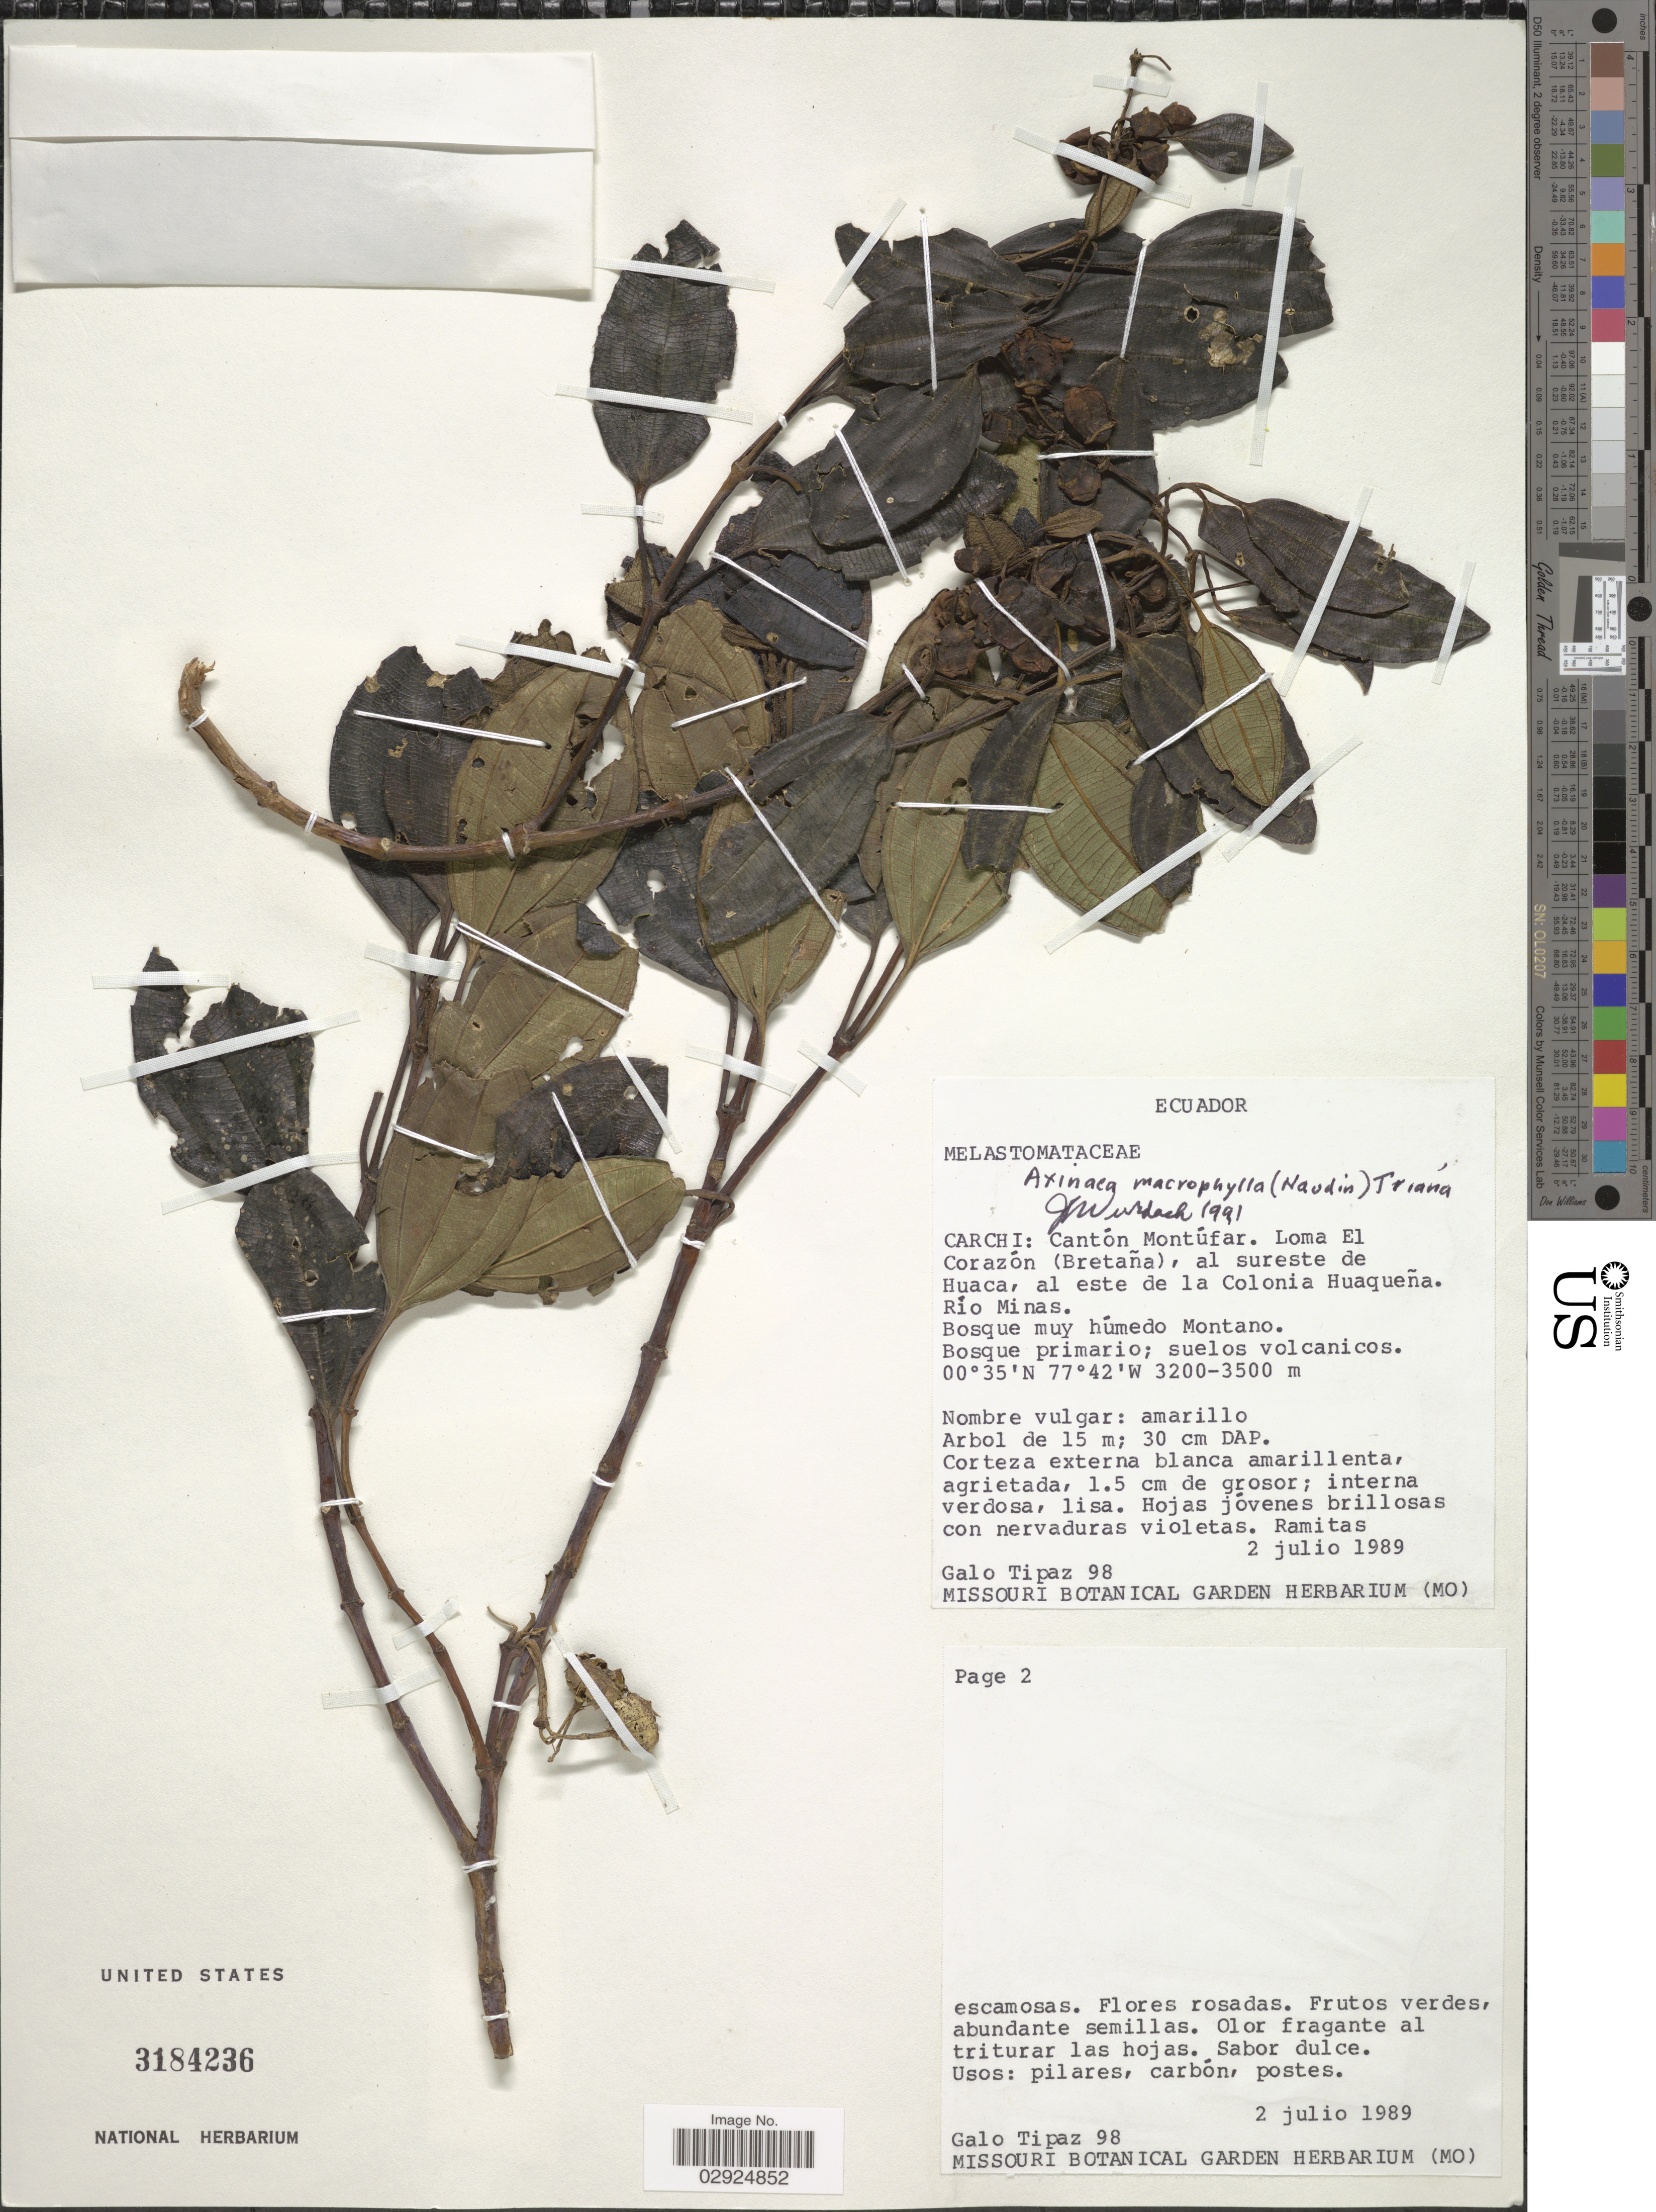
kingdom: Plantae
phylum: Tracheophyta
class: Magnoliopsida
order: Myrtales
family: Melastomataceae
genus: Axinaea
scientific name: Axinaea macrophylla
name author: (Naudin) Triana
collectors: G. Tipaz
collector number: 98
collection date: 1989-07-02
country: Ecuador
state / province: Carchi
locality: Carchi: Cantón Montúfar. Loma El Corazón (Bretaña), al sureste de Huaca, al este de la Colonia Huaqueña. Río Minas.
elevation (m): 3200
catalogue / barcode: US 3184236